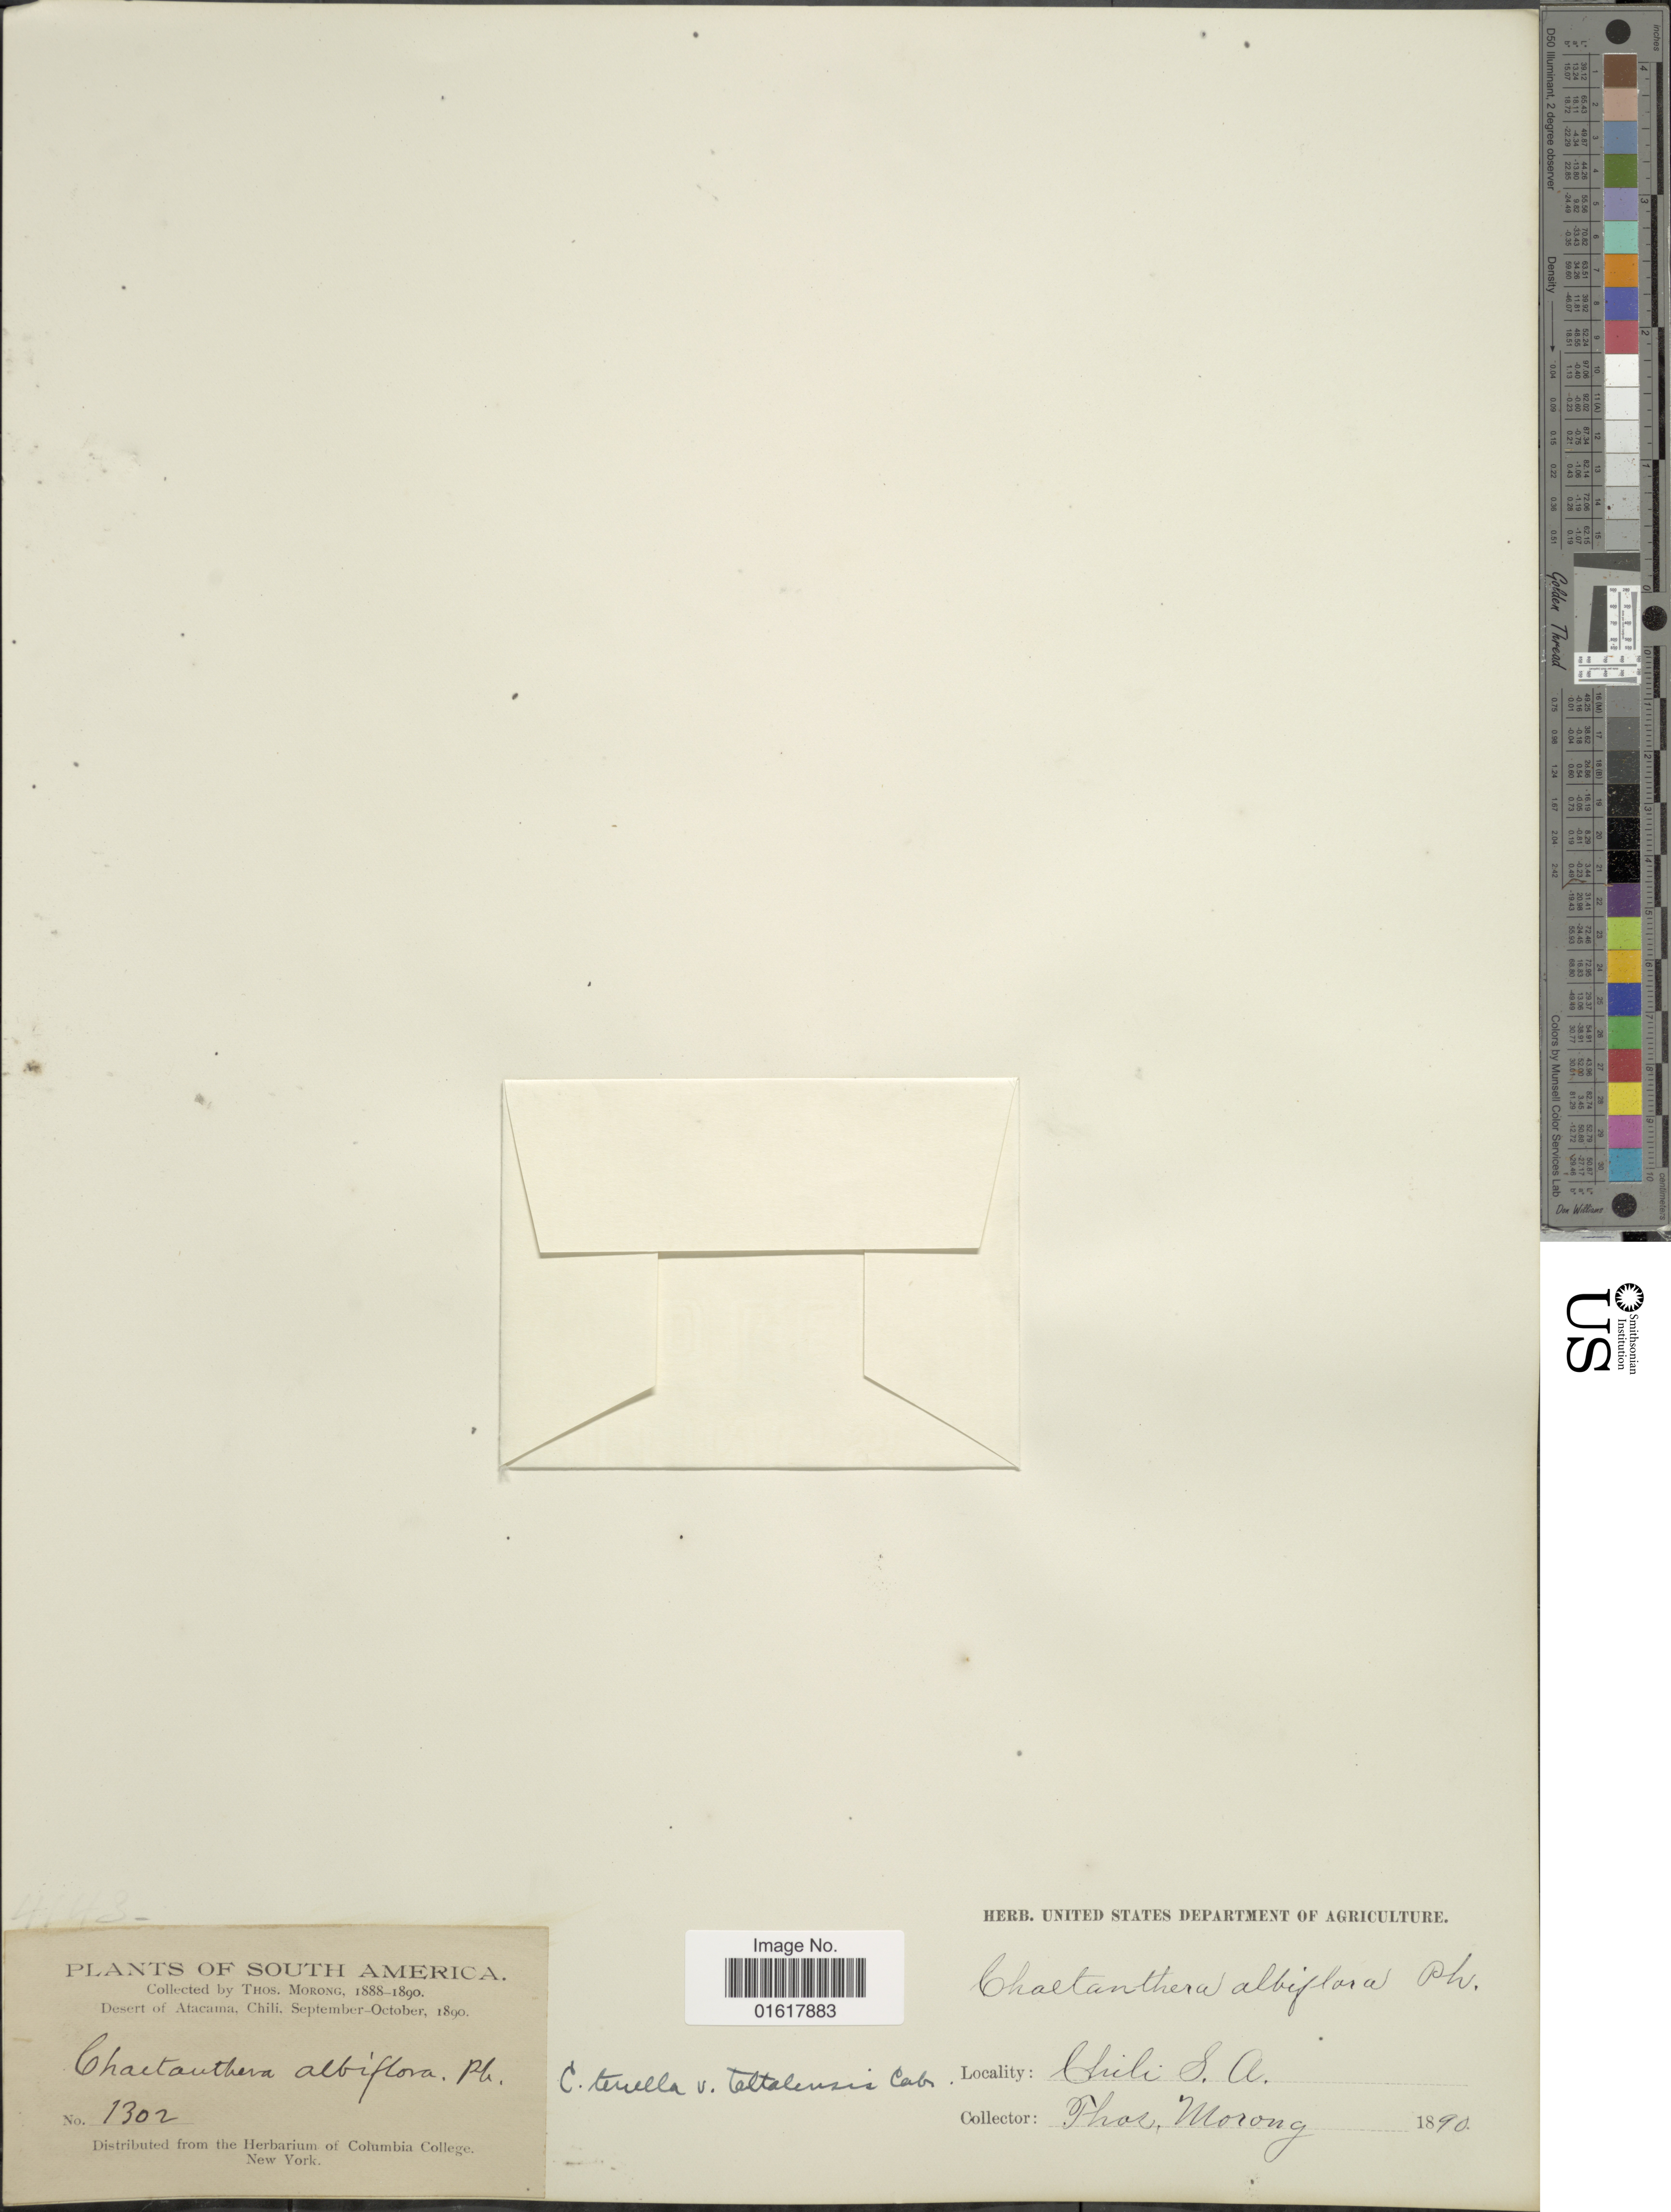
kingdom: Plantae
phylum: Tracheophyta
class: Magnoliopsida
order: Asterales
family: Asteraceae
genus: Chaetanthera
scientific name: Chaetanthera tenella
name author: Less.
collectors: ex herb. T. Morong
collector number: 1302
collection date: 1890-09/1890-10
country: Chile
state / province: Atacama (III)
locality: Desert of Atacama